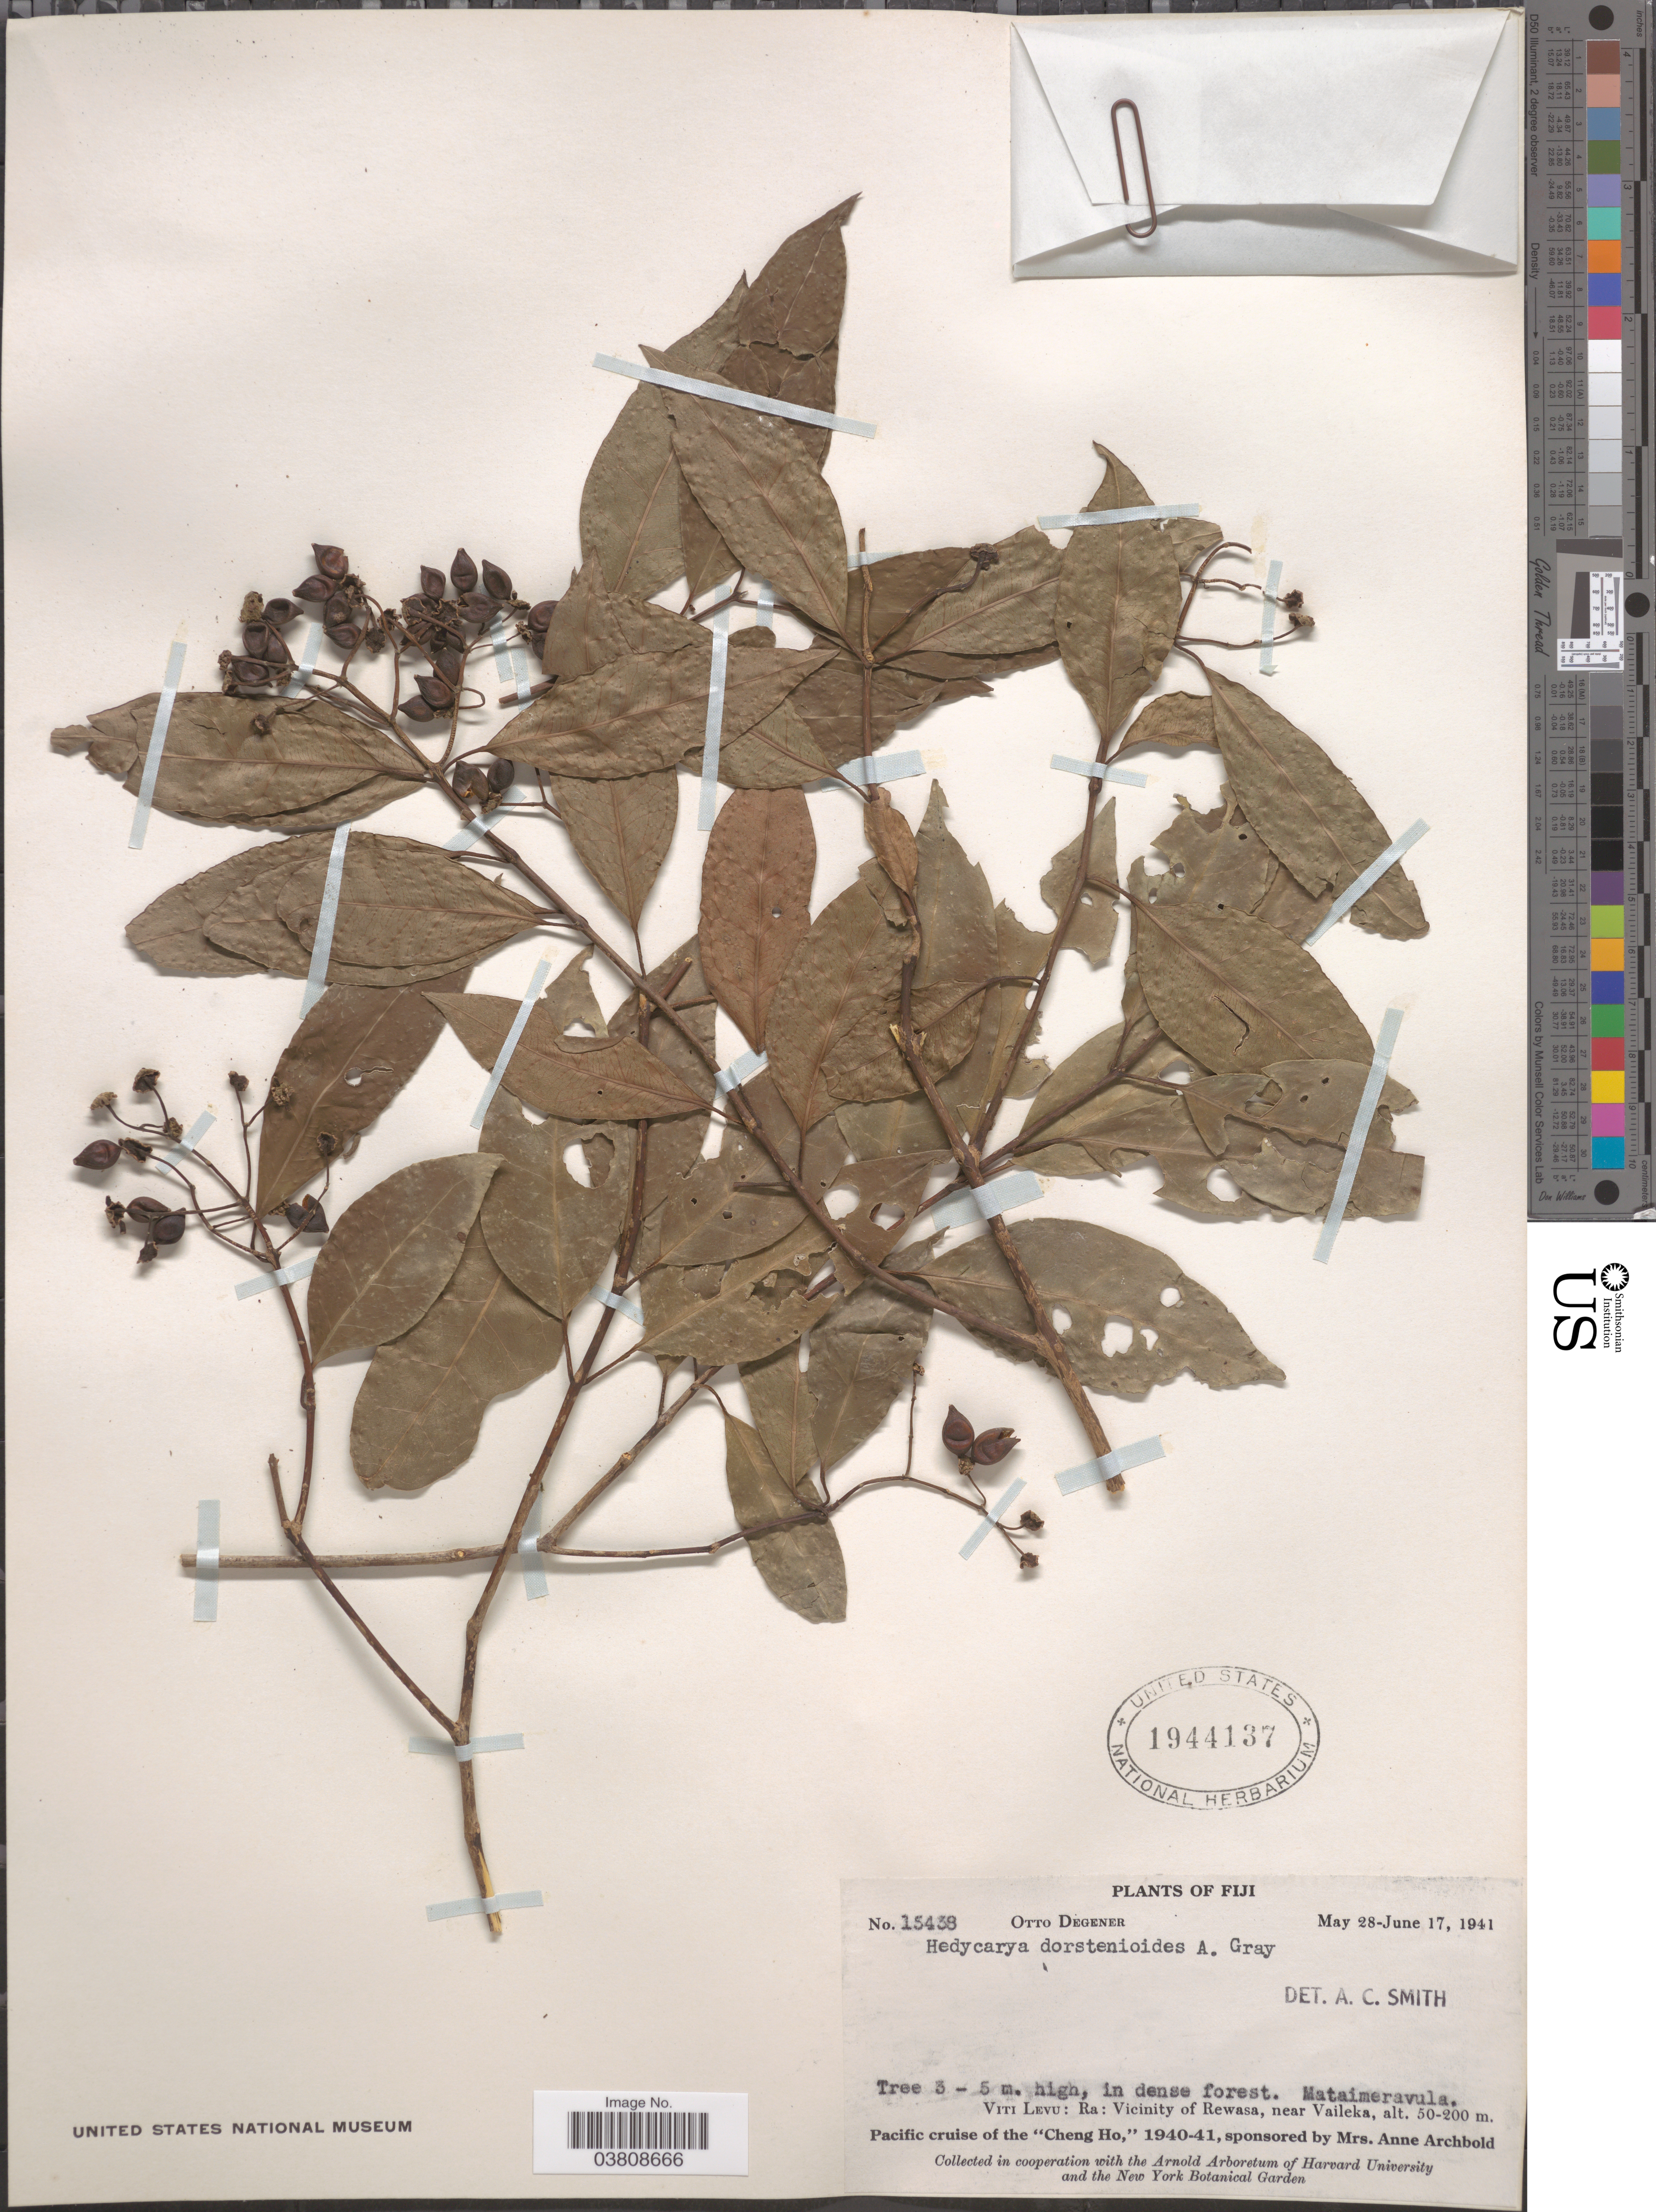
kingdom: Plantae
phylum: Tracheophyta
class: Magnoliopsida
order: Laurales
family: Monimiaceae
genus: Hedycarya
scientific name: Hedycarya dorstenioides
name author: A. Gray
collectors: O. Degener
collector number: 15438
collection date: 1941-05-28/1941-06-17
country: Fiji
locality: Mataimeravula. Viti Levu: Ra: Vicinity of Rewasa, near Vaileka.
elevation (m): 50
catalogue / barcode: US 1944137